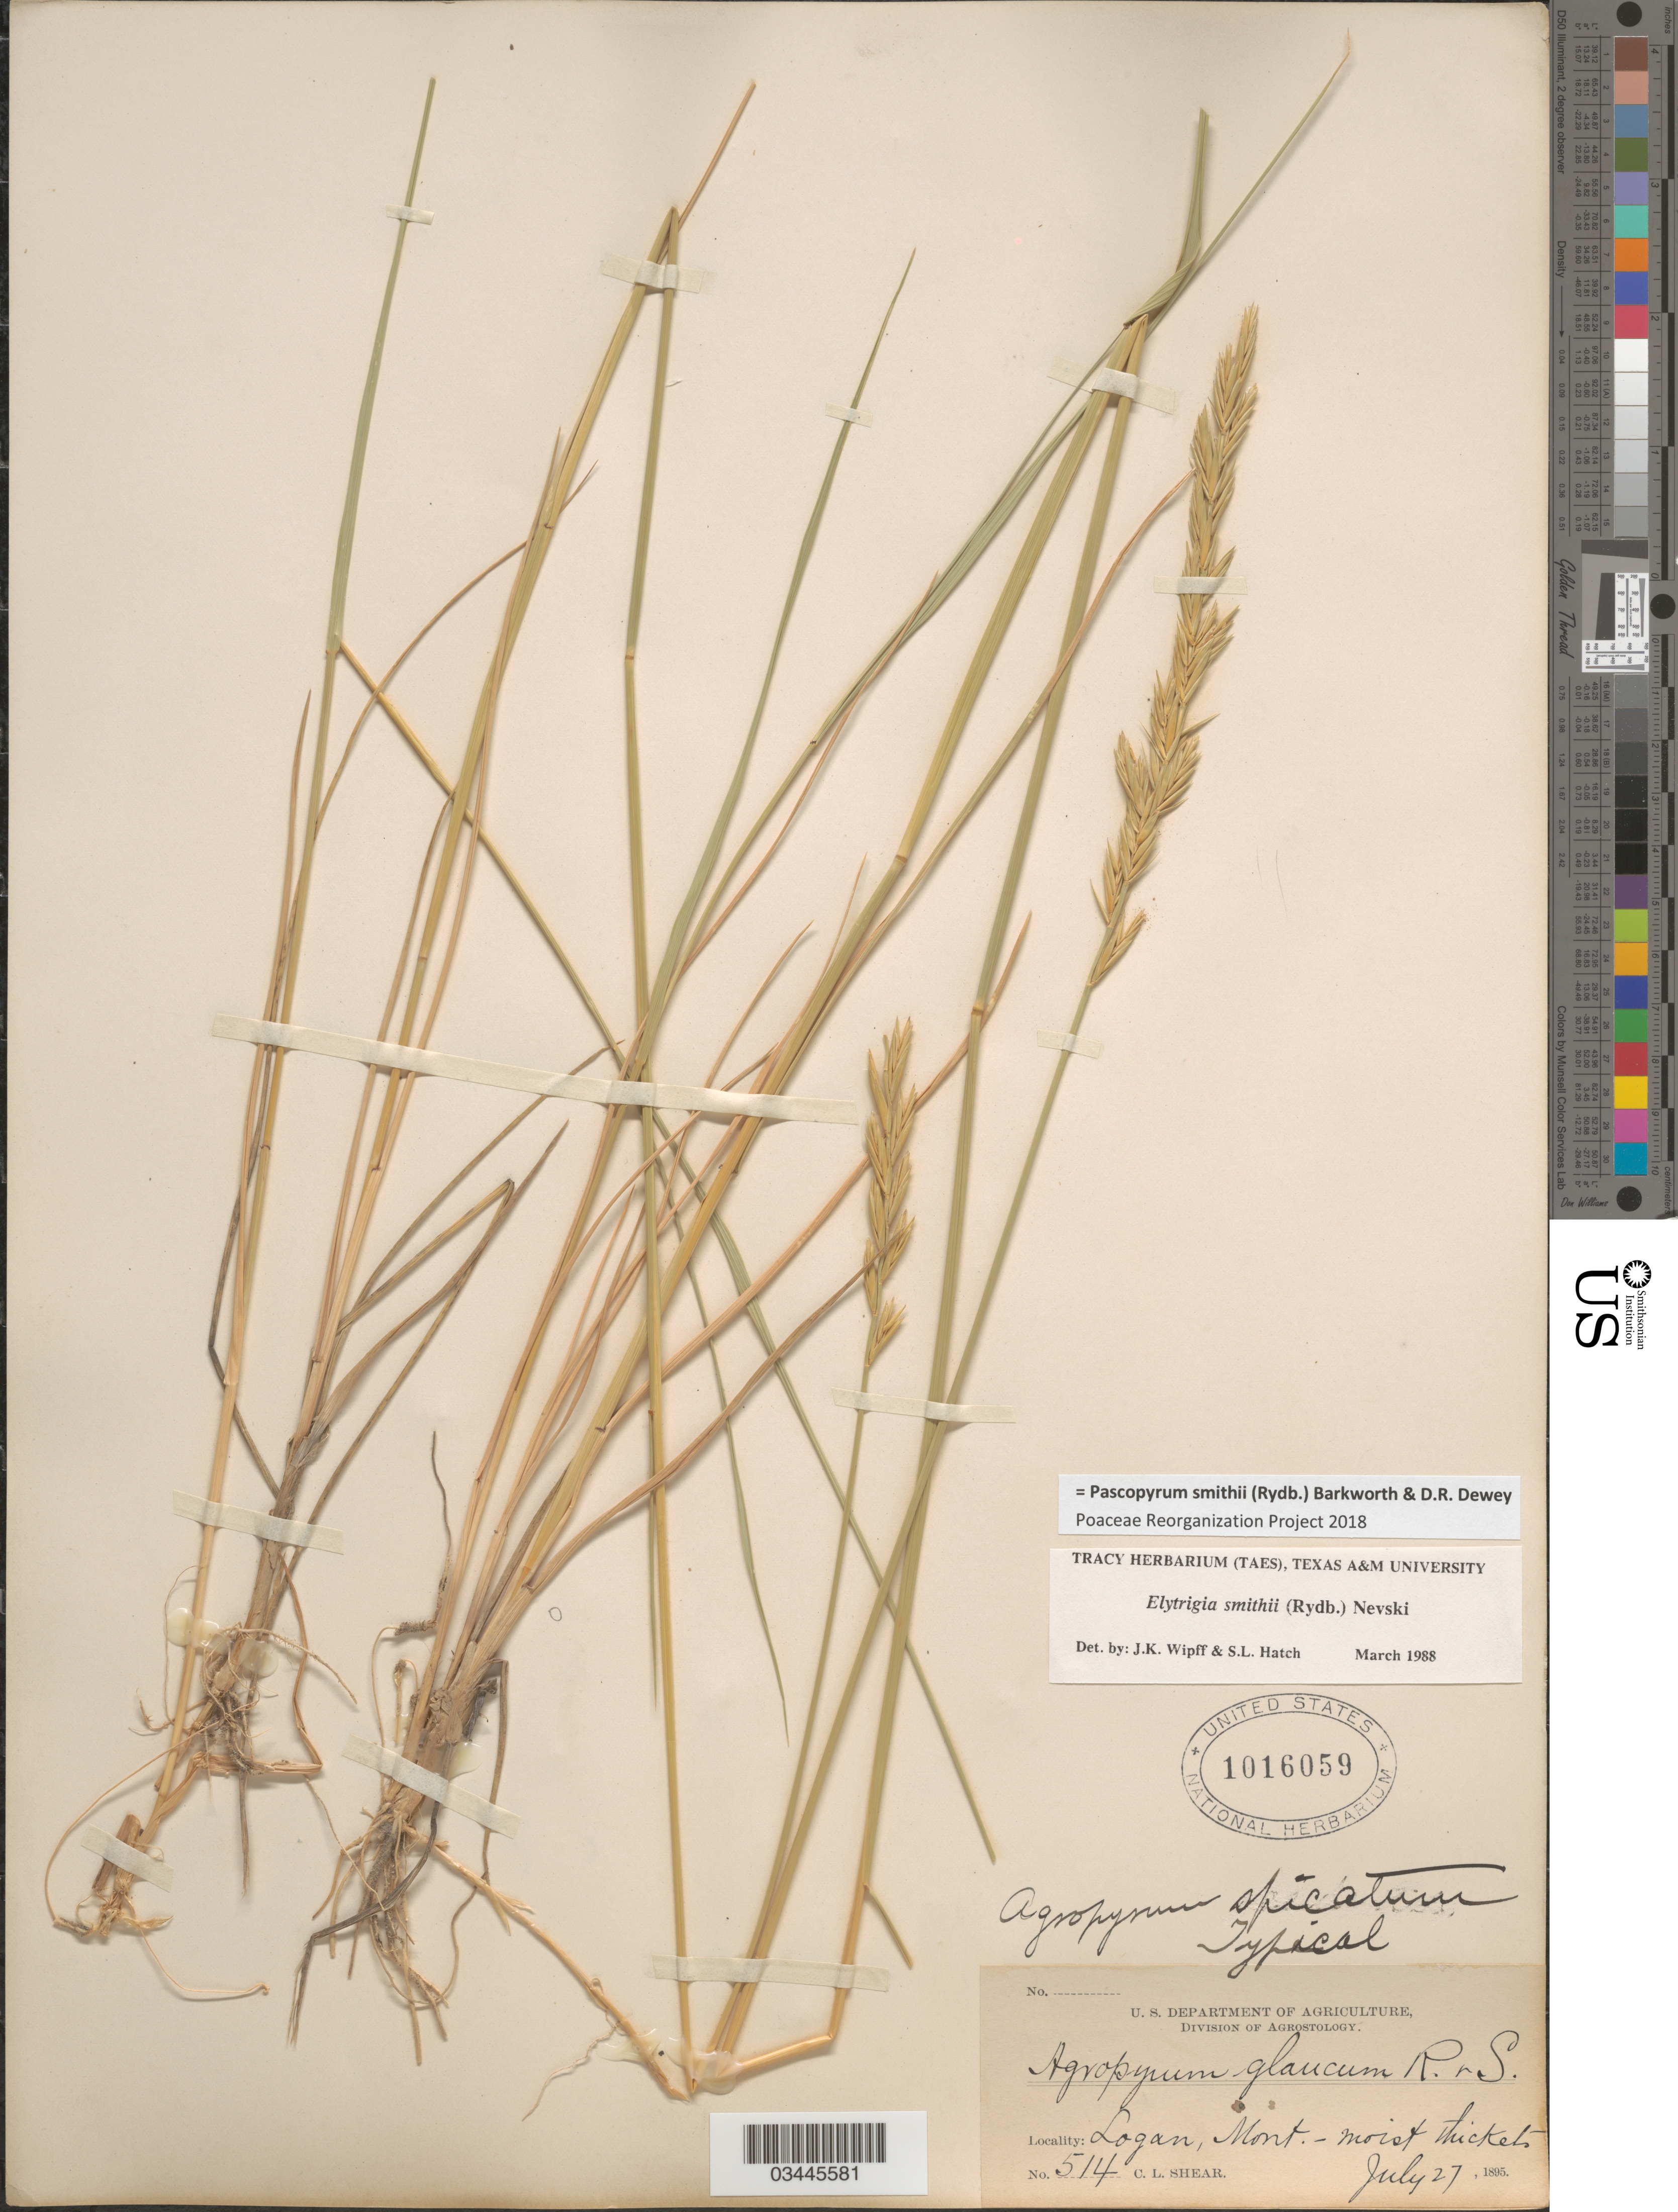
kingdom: Plantae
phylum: Tracheophyta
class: Liliopsida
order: Poales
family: Poaceae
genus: Pascopyrum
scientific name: Pascopyrum smithii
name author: (Rydb.) Barkworth & Dewey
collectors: C. L. Shear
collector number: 514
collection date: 1895-07-27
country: United States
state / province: Montana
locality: Logan.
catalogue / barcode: US 1016059